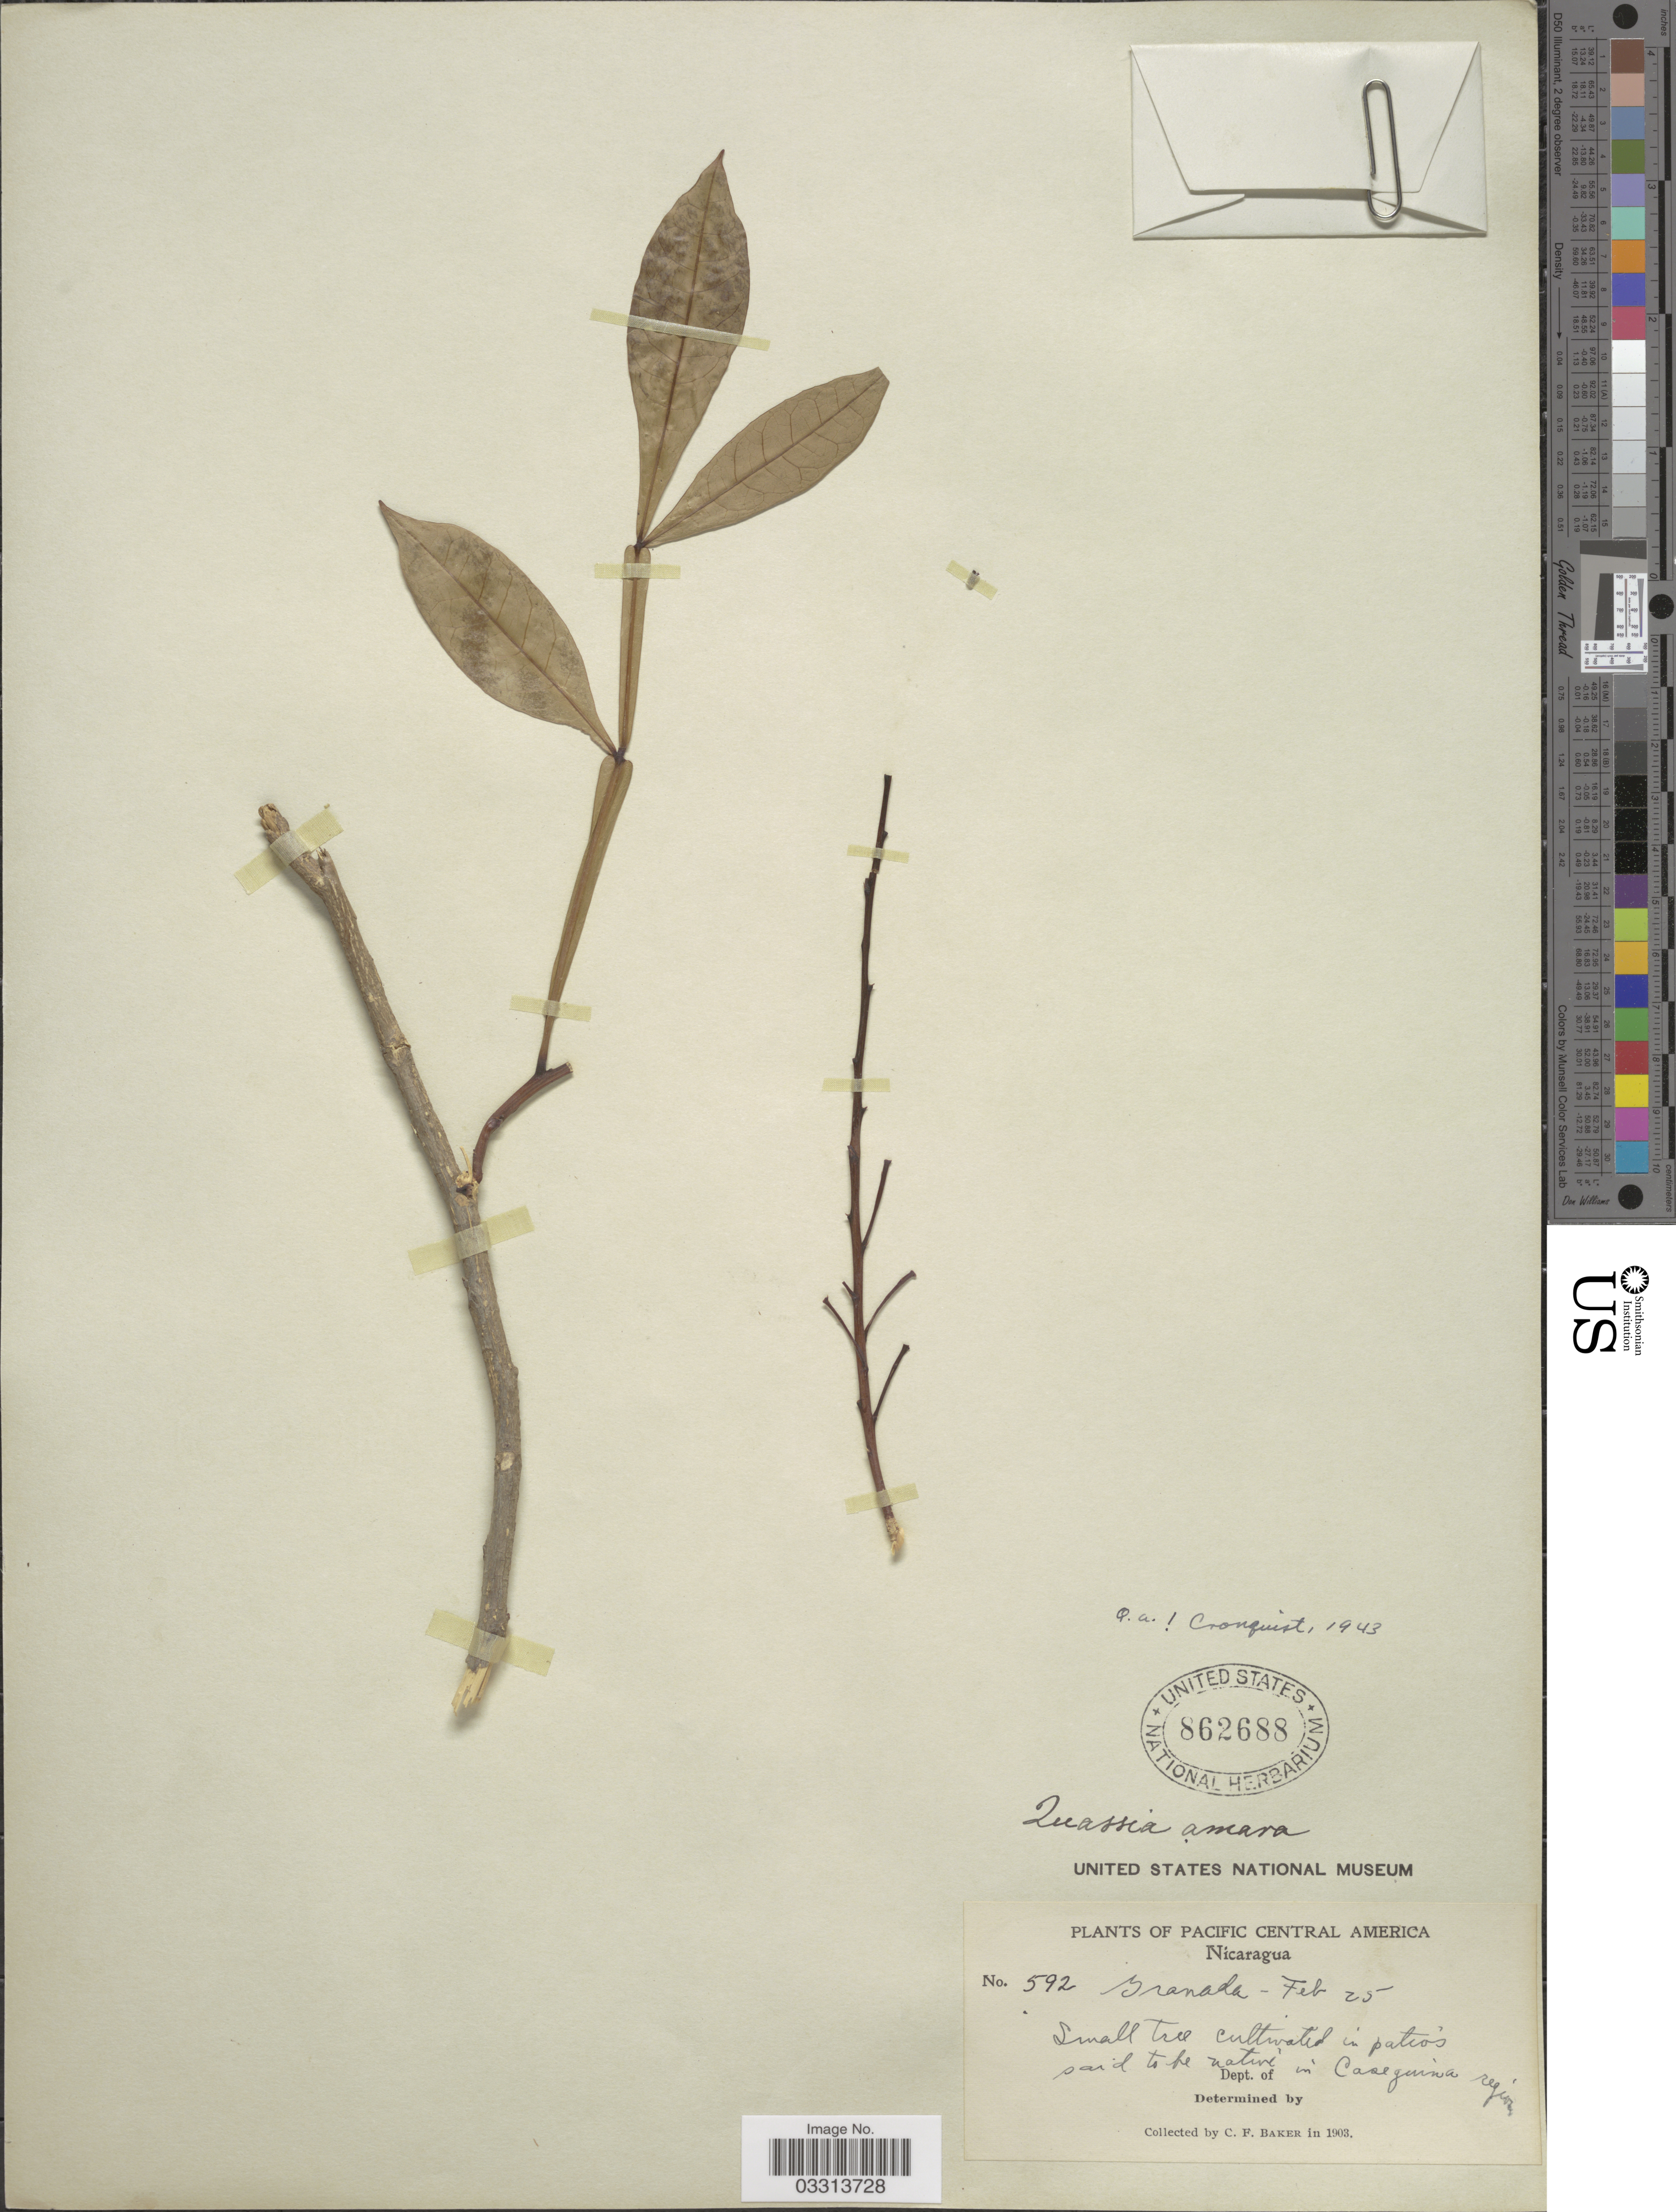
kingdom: Plantae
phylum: Tracheophyta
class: Magnoliopsida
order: Sapindales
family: Simaroubaceae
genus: Quassia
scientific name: Quassia amara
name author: L.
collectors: C. F. Baker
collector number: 592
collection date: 1903-02-25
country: Nicaragua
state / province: Granada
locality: Casequina region.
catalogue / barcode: US 862688